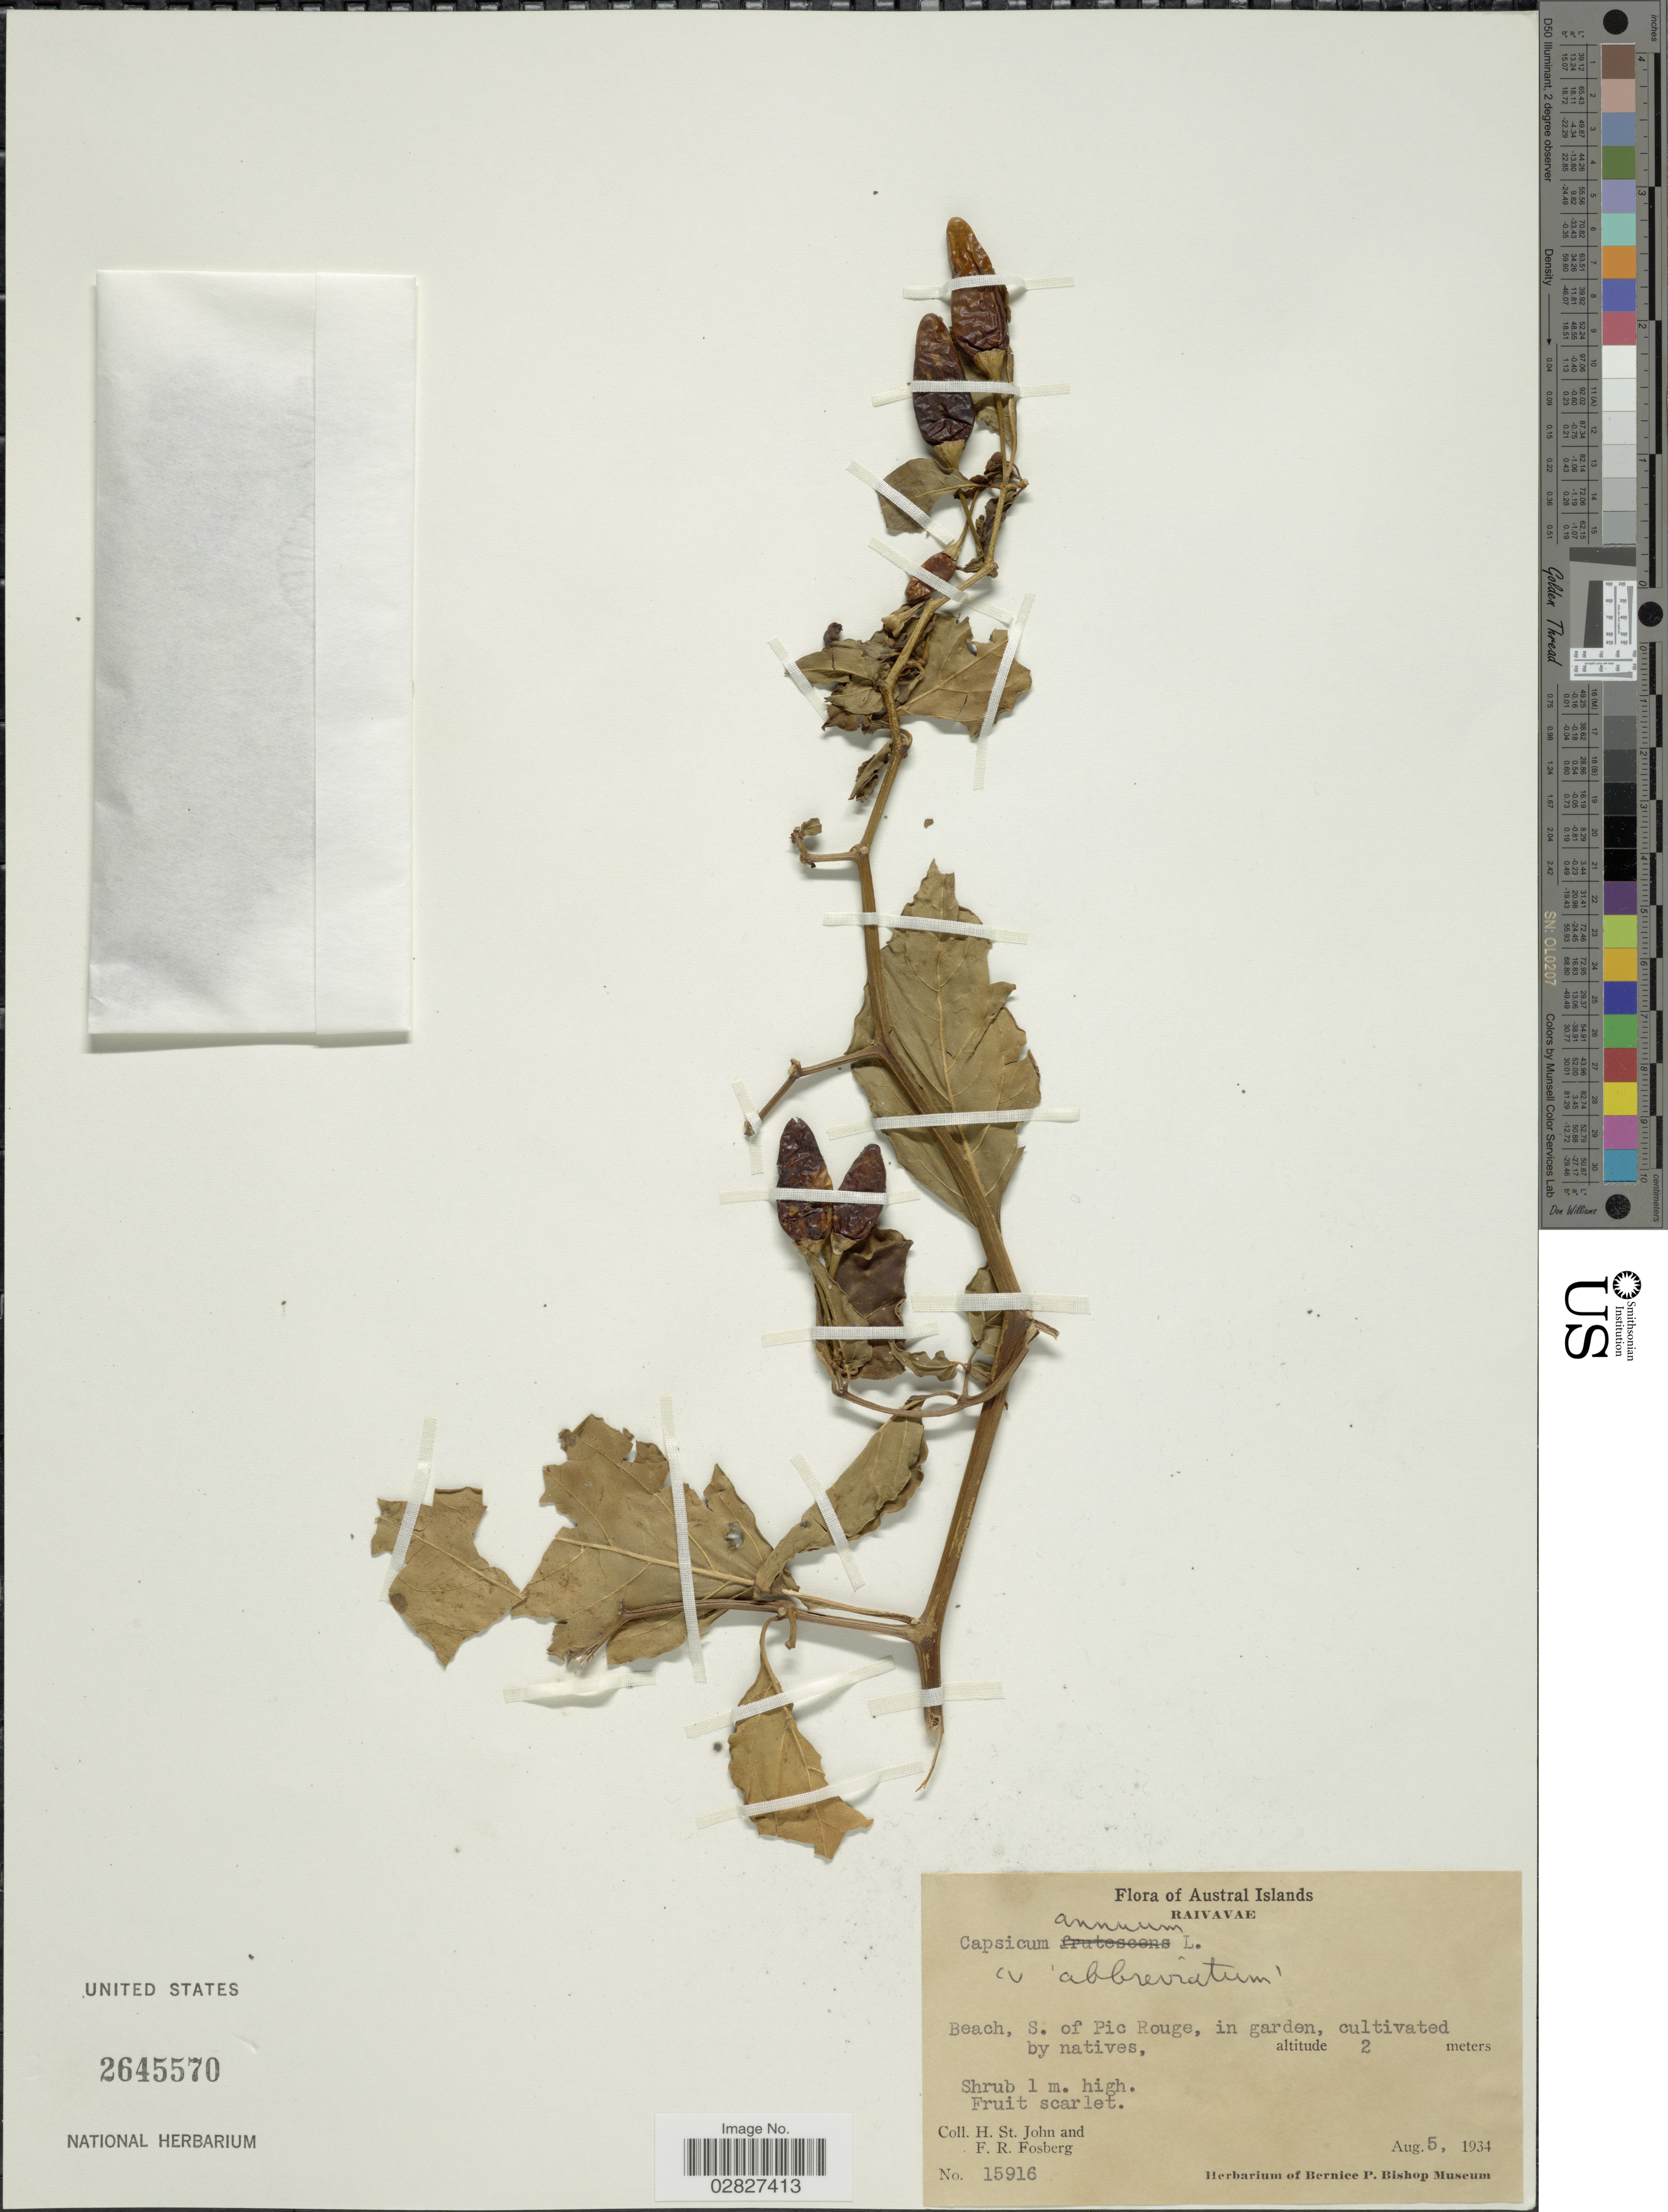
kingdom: Plantae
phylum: Tracheophyta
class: Magnoliopsida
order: Solanales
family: Solanaceae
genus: Capsicum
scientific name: Capsicum annuum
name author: L.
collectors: H. St. John & F. R. Fosberg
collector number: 15916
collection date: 1934-08-05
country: French Polynesia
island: Raivavae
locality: Austral Islands. Raivavae. Beach, S. of Pic Rouge, in garden, cultivated by natives.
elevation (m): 2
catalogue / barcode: US 2645570